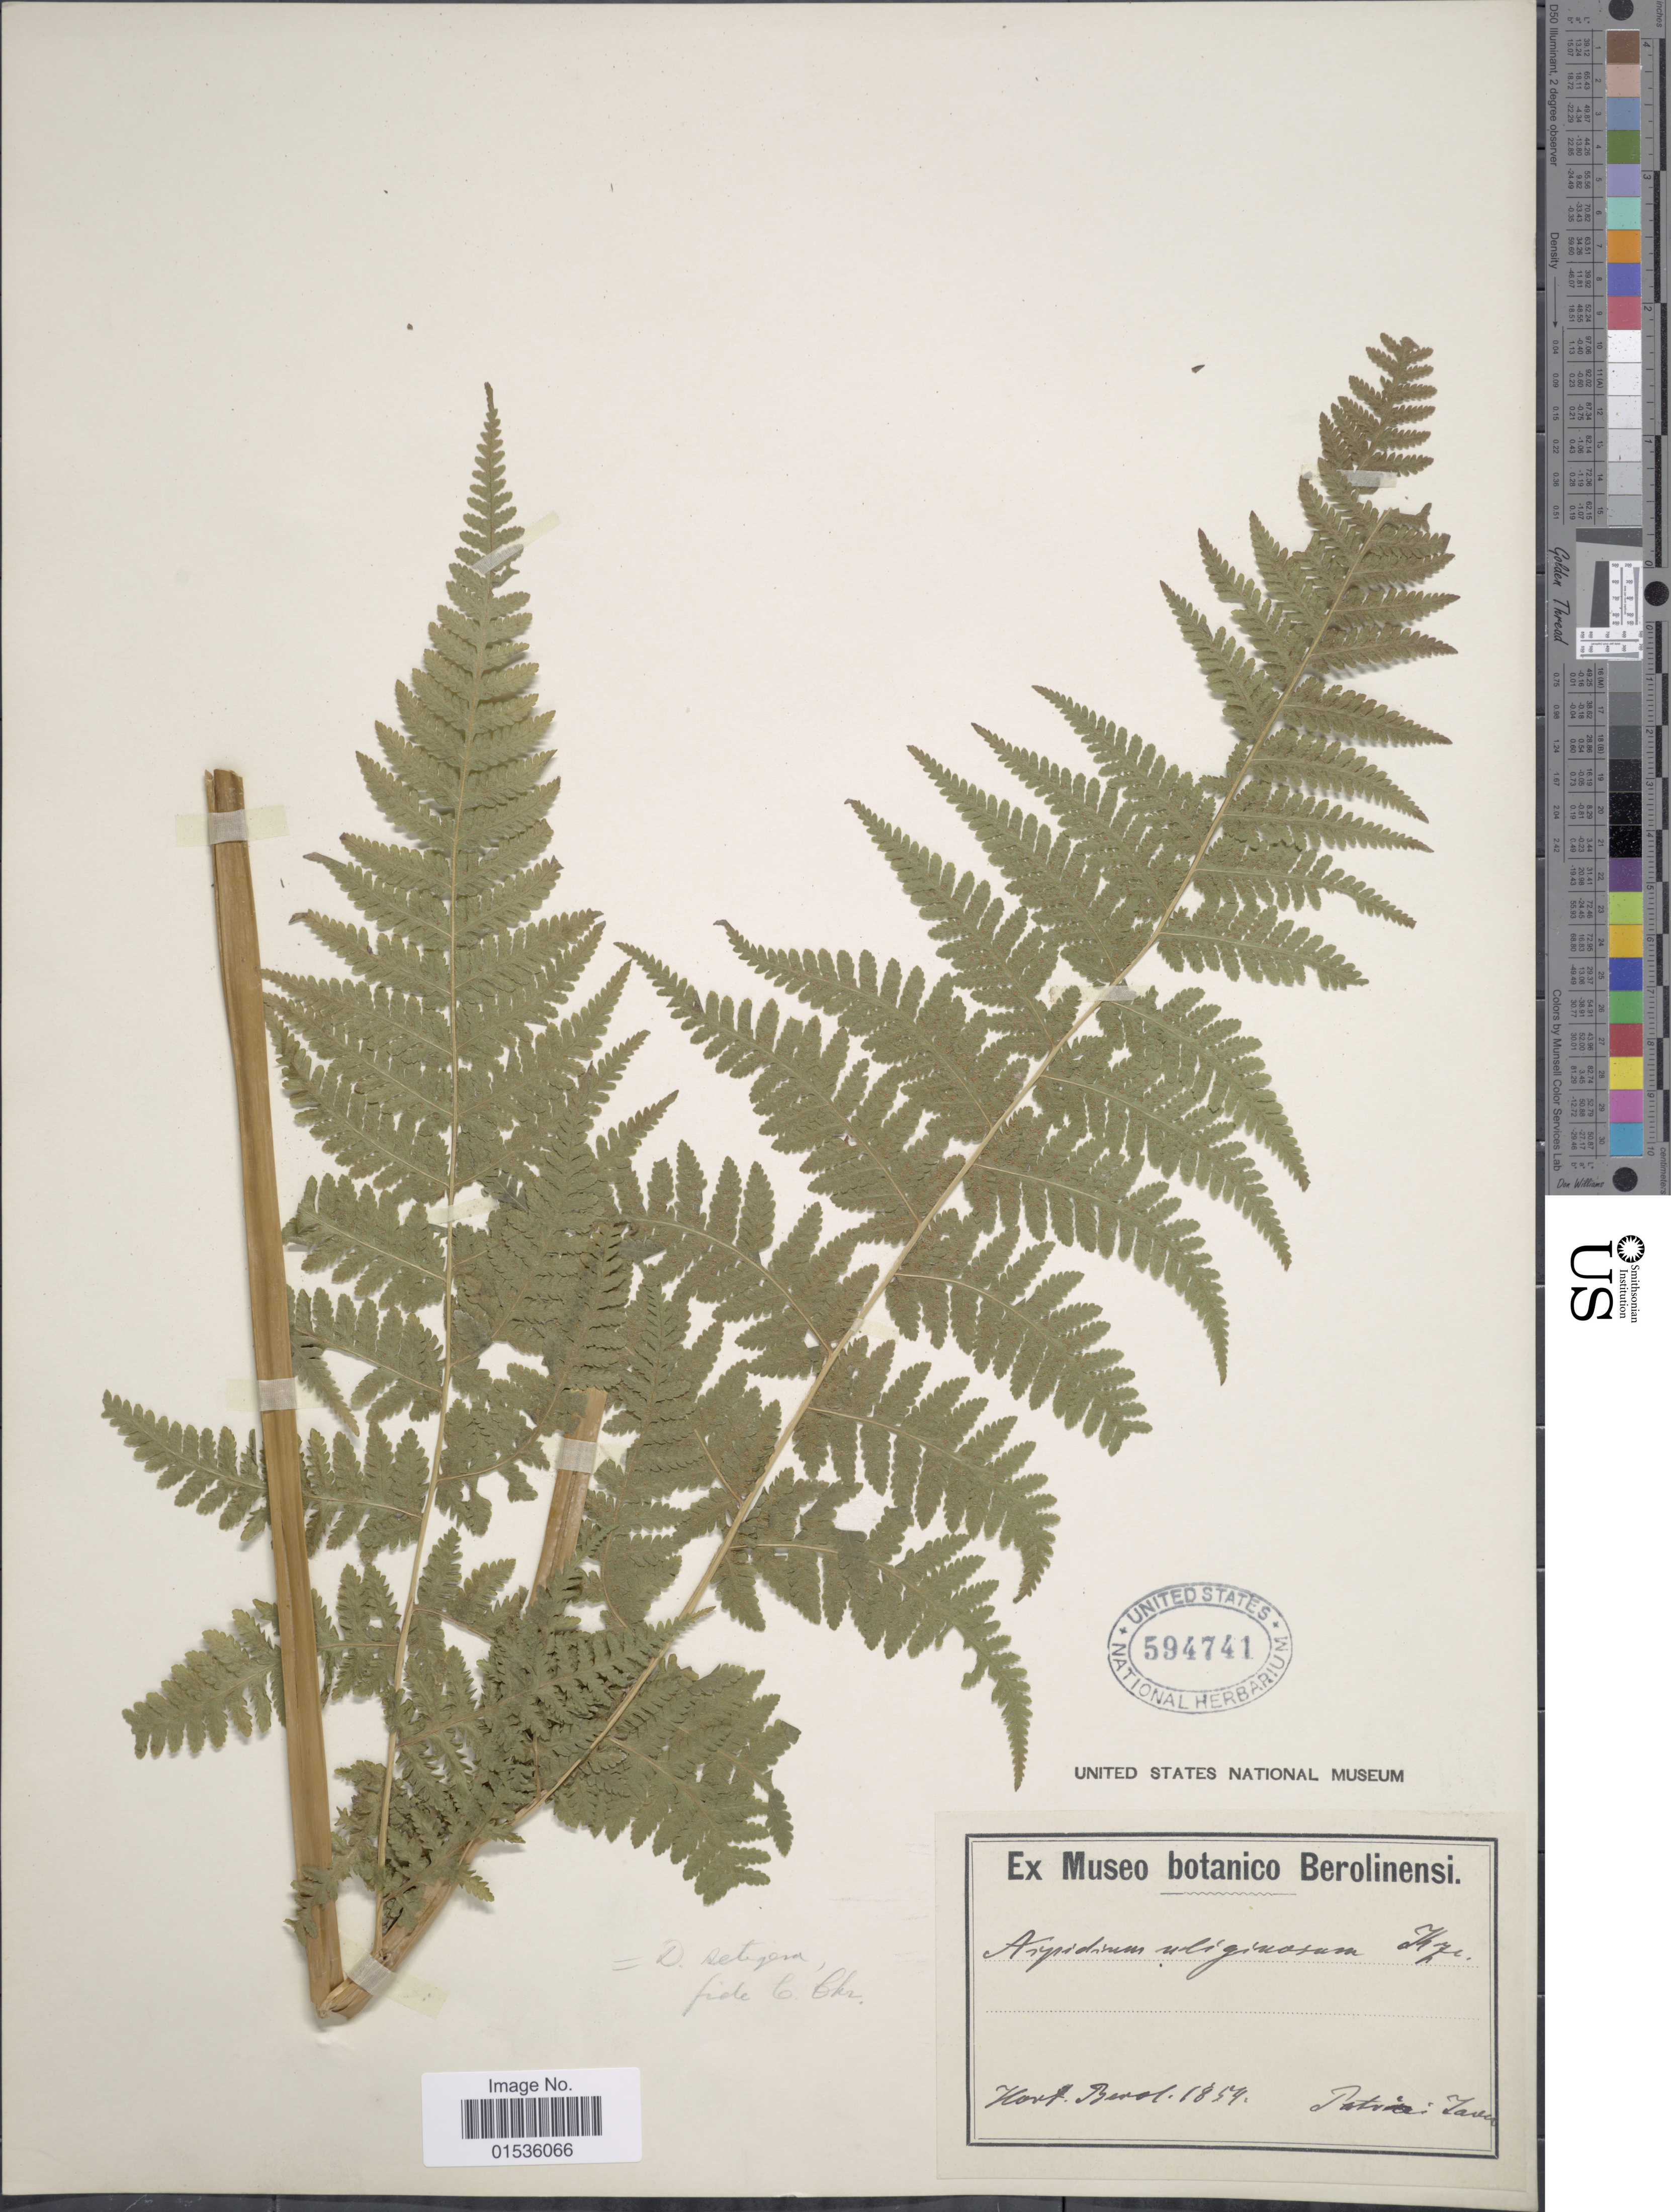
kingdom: Plantae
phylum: Tracheophyta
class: Polypodiopsida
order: Polypodiales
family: Thelypteridaceae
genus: Macrothelypteris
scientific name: Macrothelypteris torresiana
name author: (Gaudich.) Ching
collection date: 1859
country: Indonesia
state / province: Java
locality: Hort. Berol, Patria: Java. [interpreted]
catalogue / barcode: US 594741